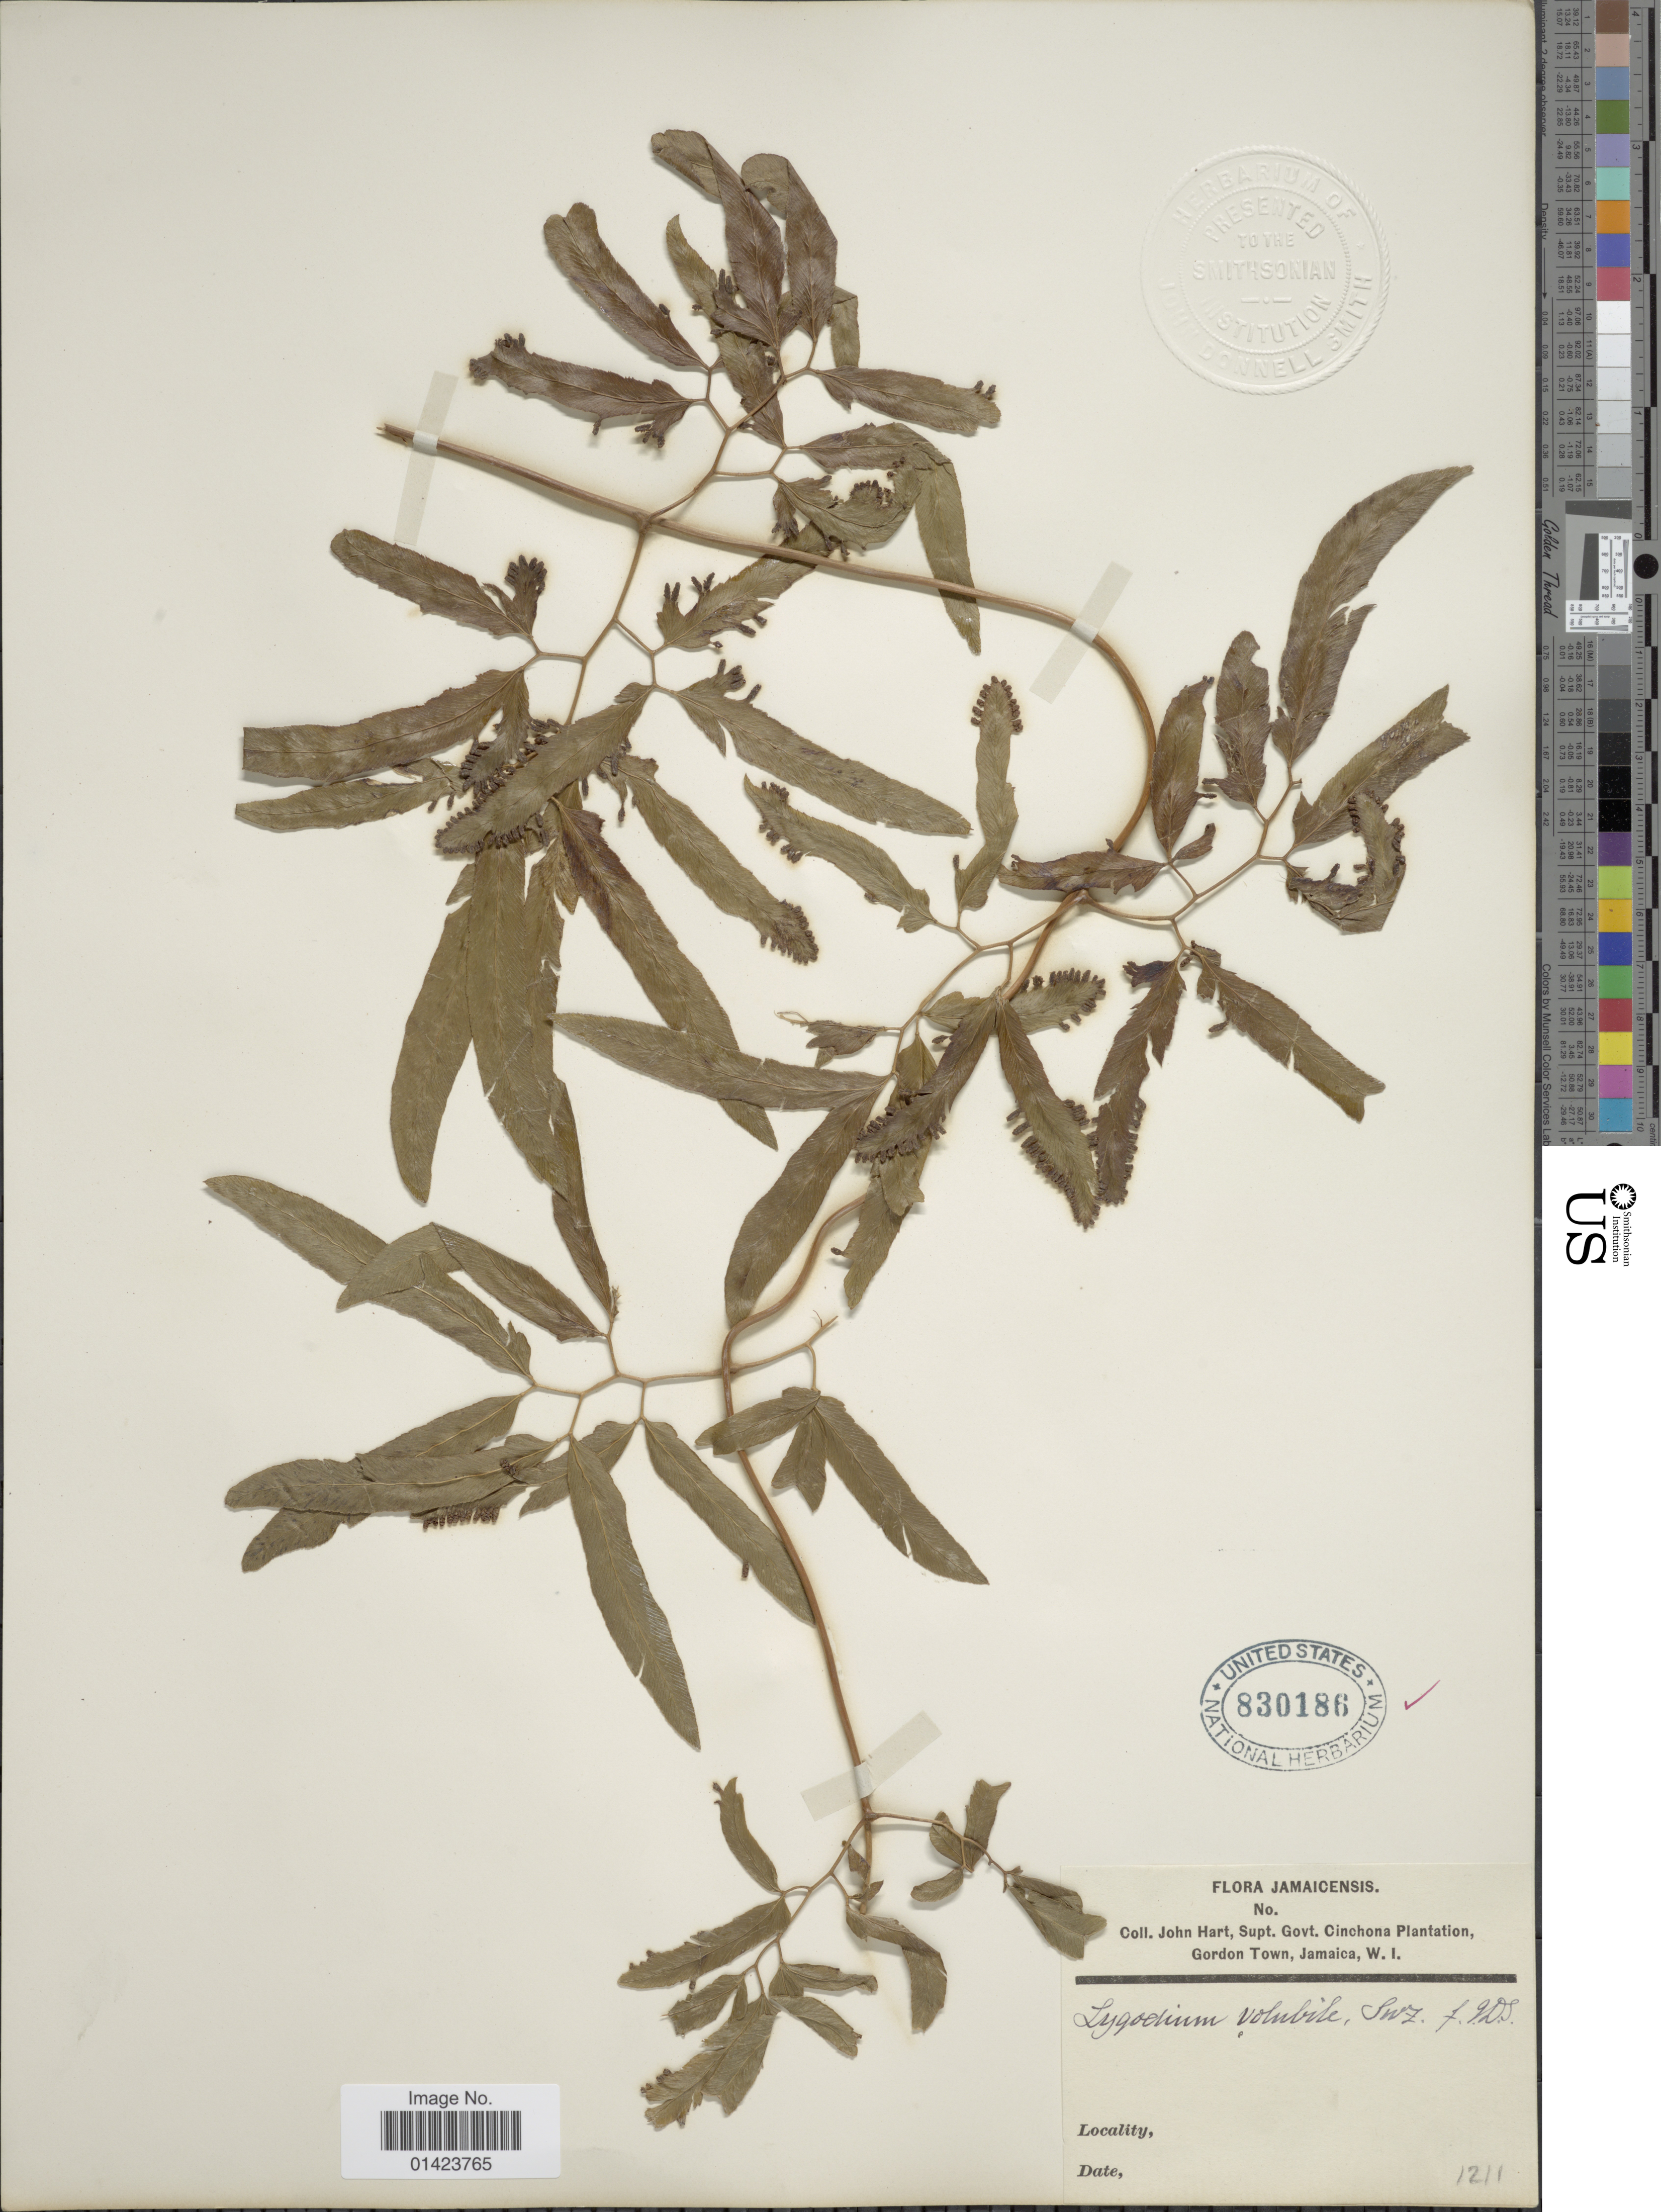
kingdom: Plantae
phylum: Tracheophyta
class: Polypodiopsida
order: Schizaeales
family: Lygodiaceae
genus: Lygodium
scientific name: Lygodium volubile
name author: Sw.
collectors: J. Hart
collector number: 1211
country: Jamaica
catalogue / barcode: US 830186